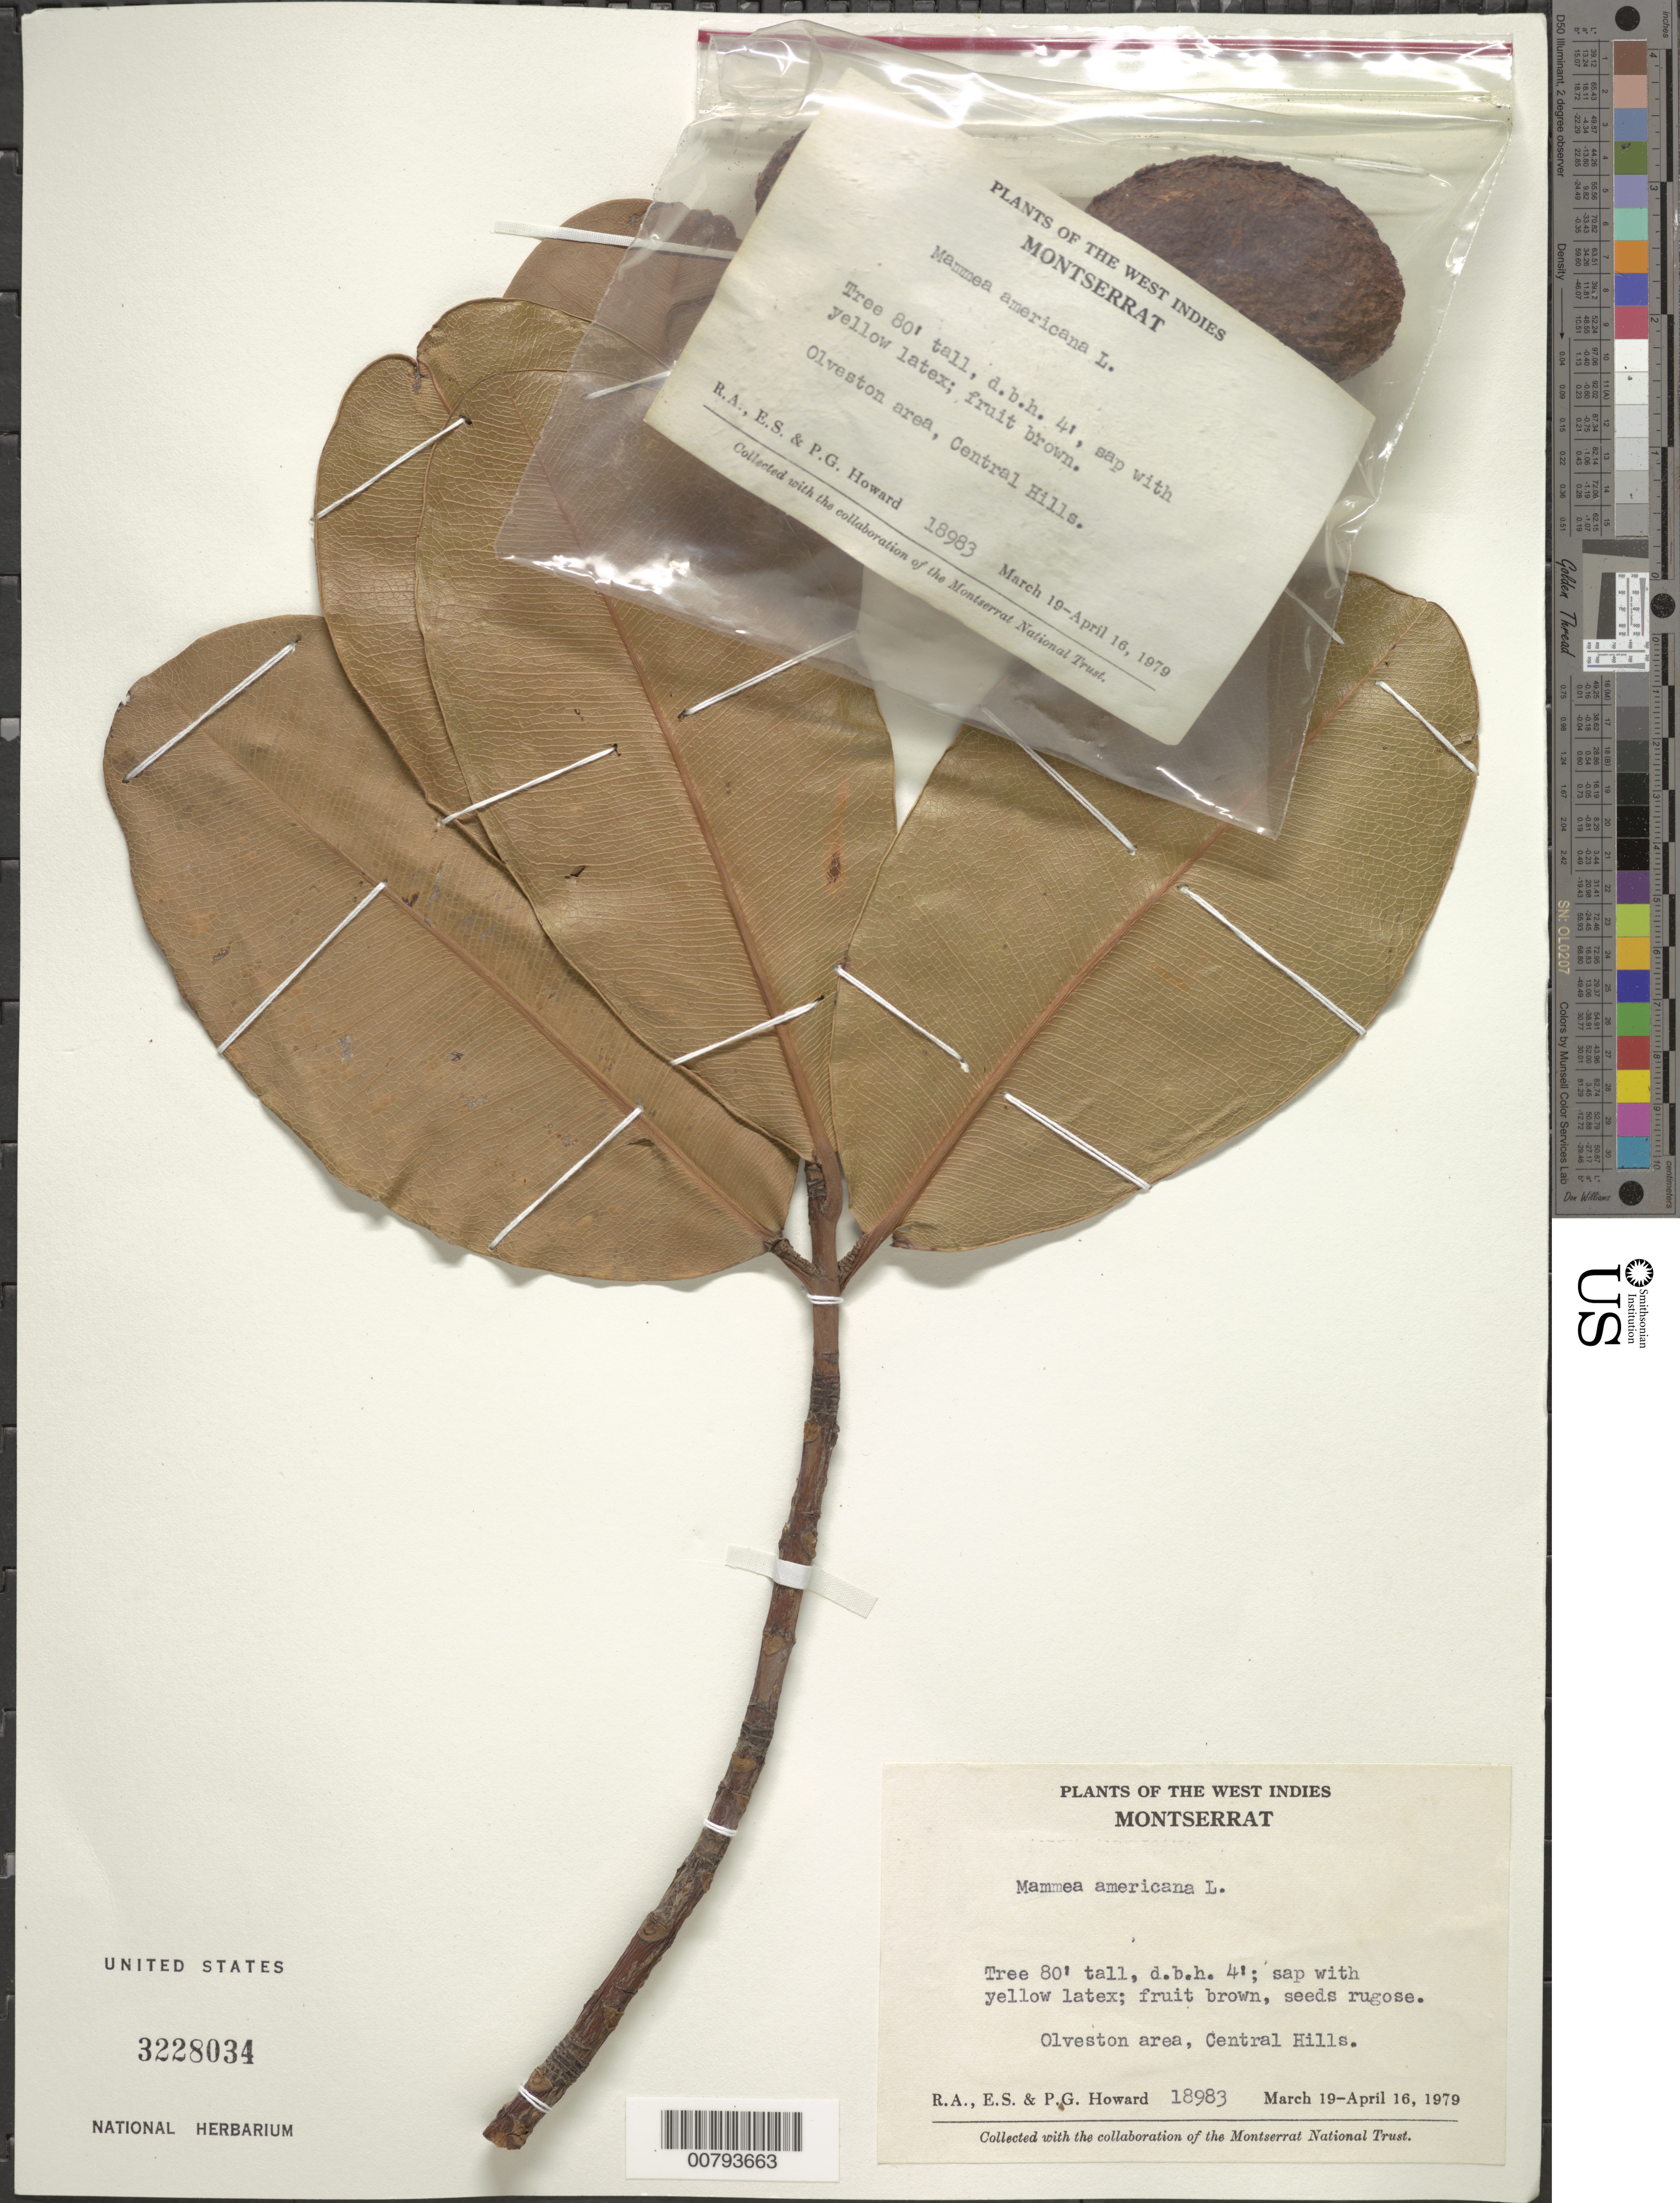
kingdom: Plantae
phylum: Tracheophyta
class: Magnoliopsida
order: Malpighiales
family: Calophyllaceae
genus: Mammea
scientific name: Mammea americana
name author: L.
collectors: R. A. Howard, E. S. Howard & P. Howard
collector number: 18983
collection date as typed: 19 Mar 1979 to 16 Apr 1979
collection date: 1979-03-19/1979-04-16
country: Montserrat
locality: Olveston area, Central Hills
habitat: Hills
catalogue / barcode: US 3328034